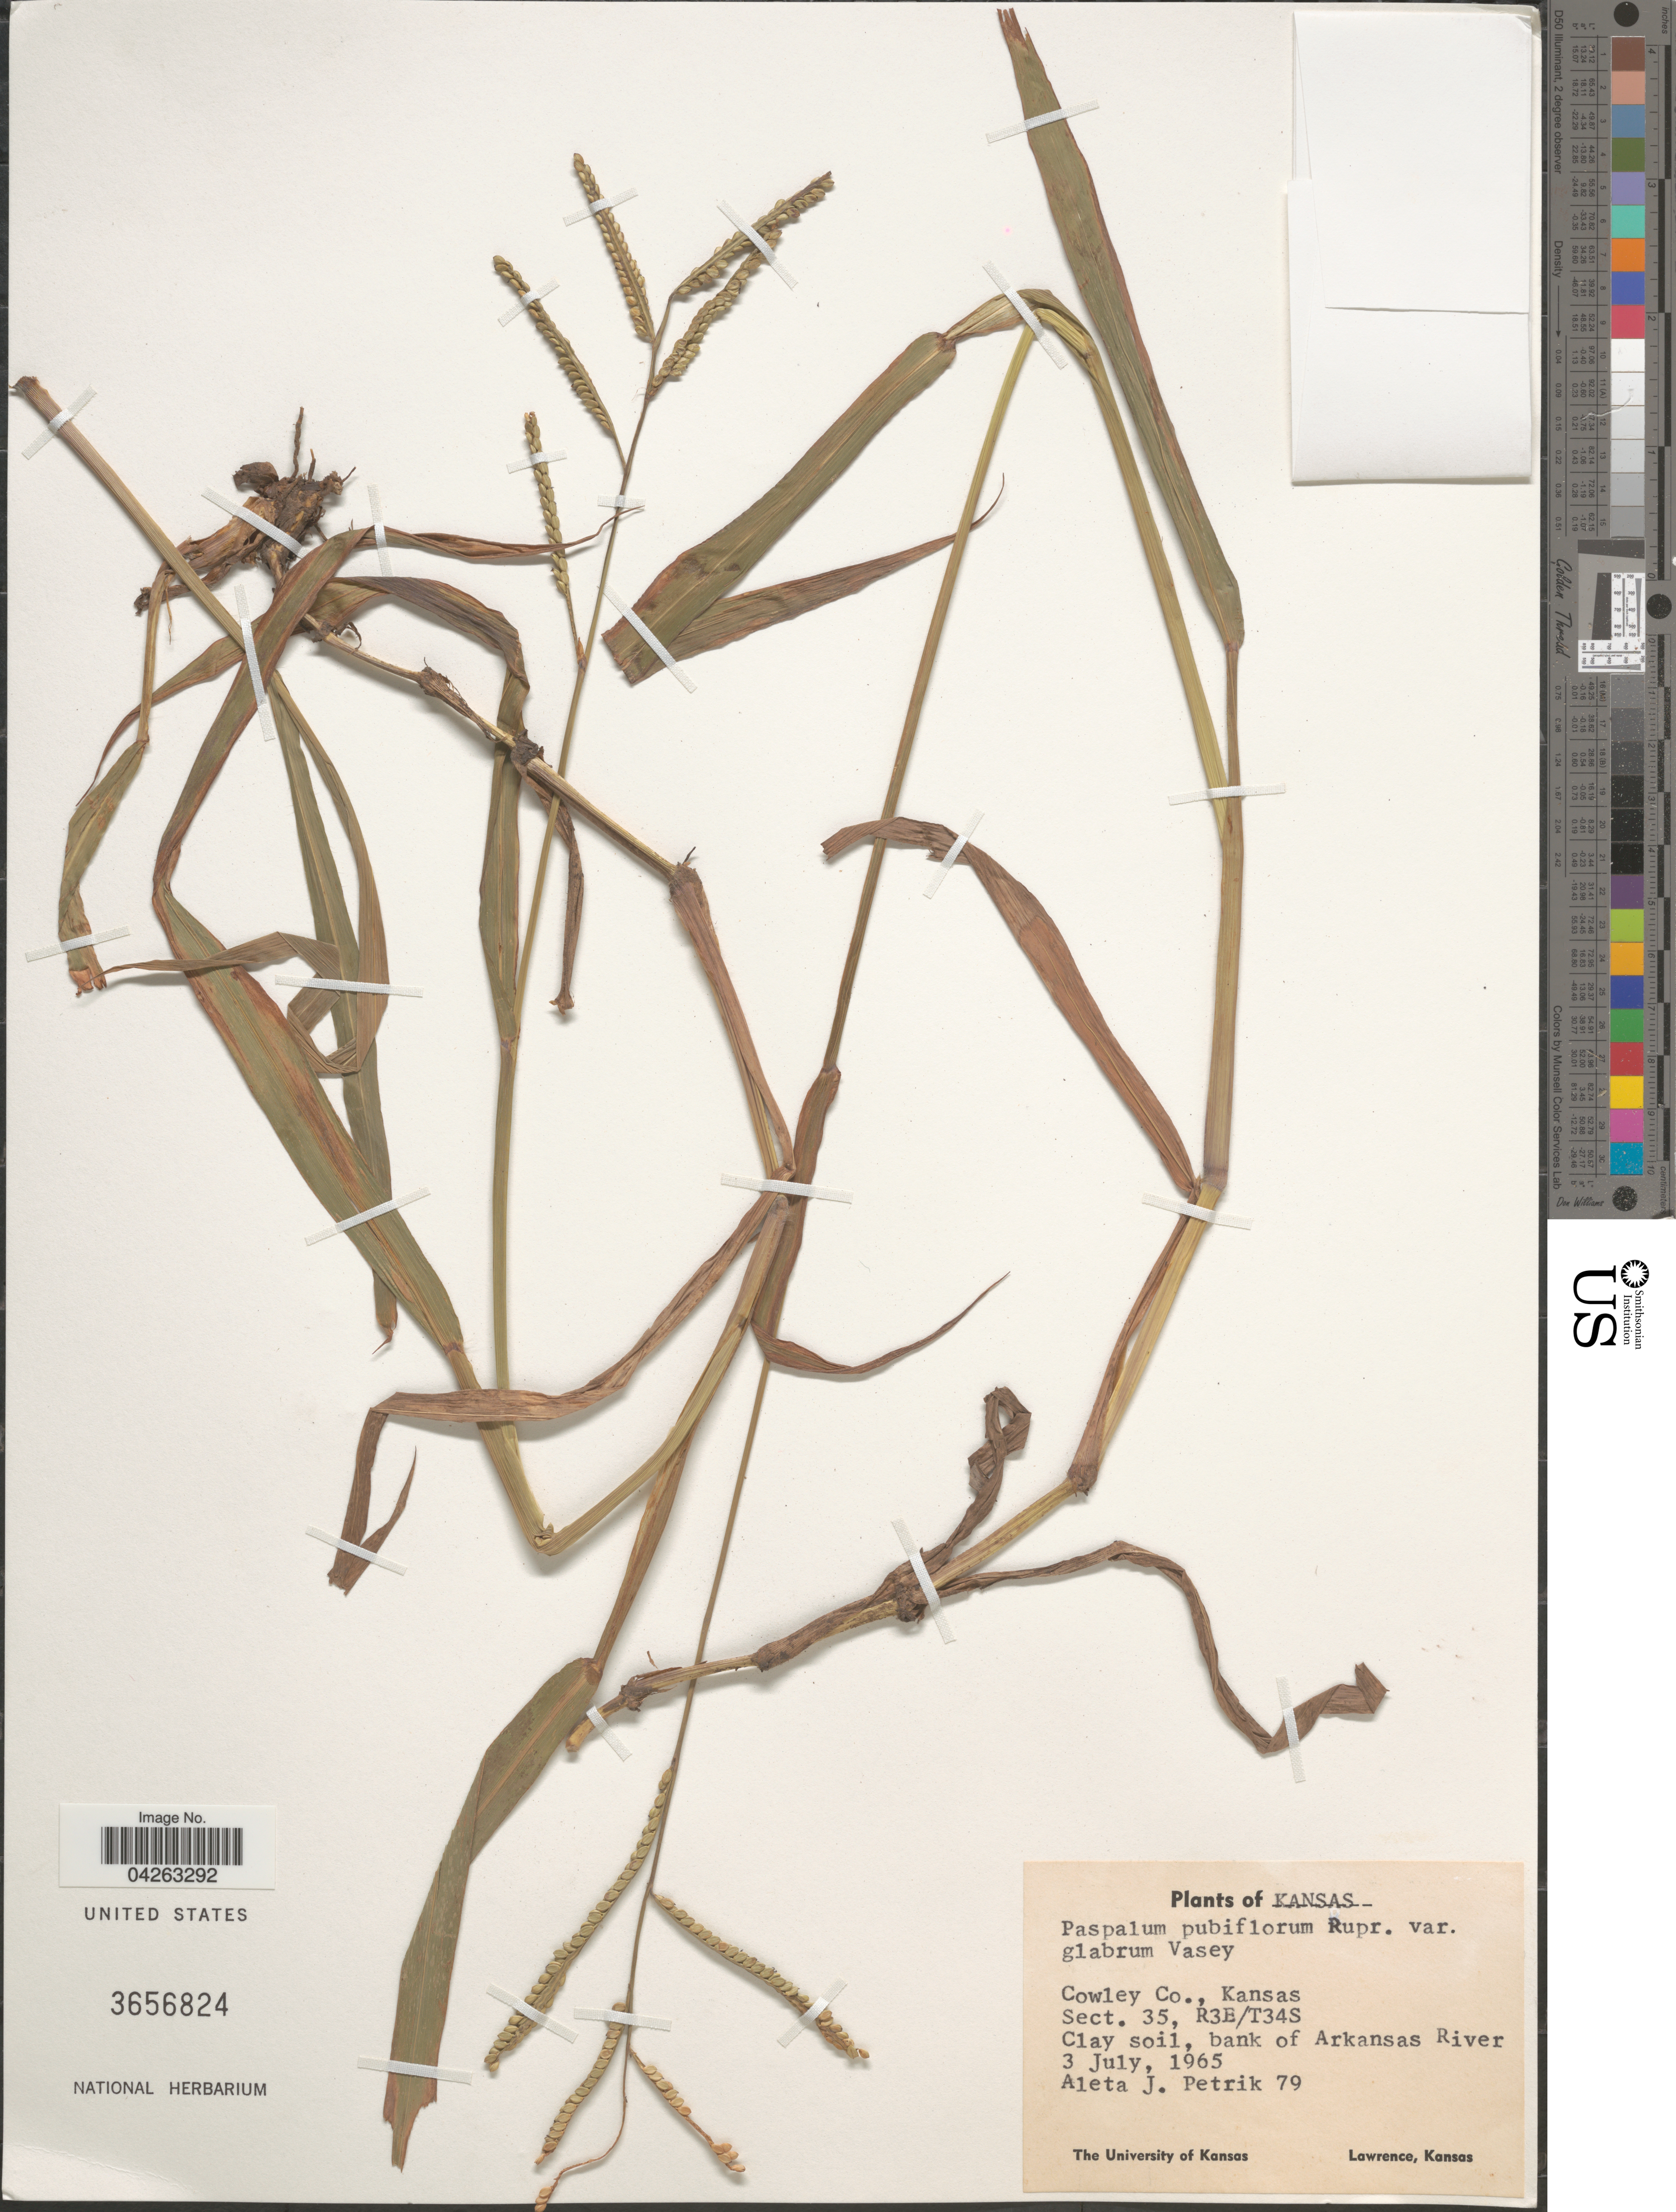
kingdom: Plantae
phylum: Tracheophyta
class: Liliopsida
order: Poales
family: Poaceae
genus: Paspalum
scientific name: Paspalum pubiflorum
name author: Rupr. ex E. Fourn.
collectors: A. Petrik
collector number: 79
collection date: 1965-07-03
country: United States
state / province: Kansas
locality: Cowley Co. Sect. 35, R3E/T34S. Clay soil, bank of Arkansas River.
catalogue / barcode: US 3656824